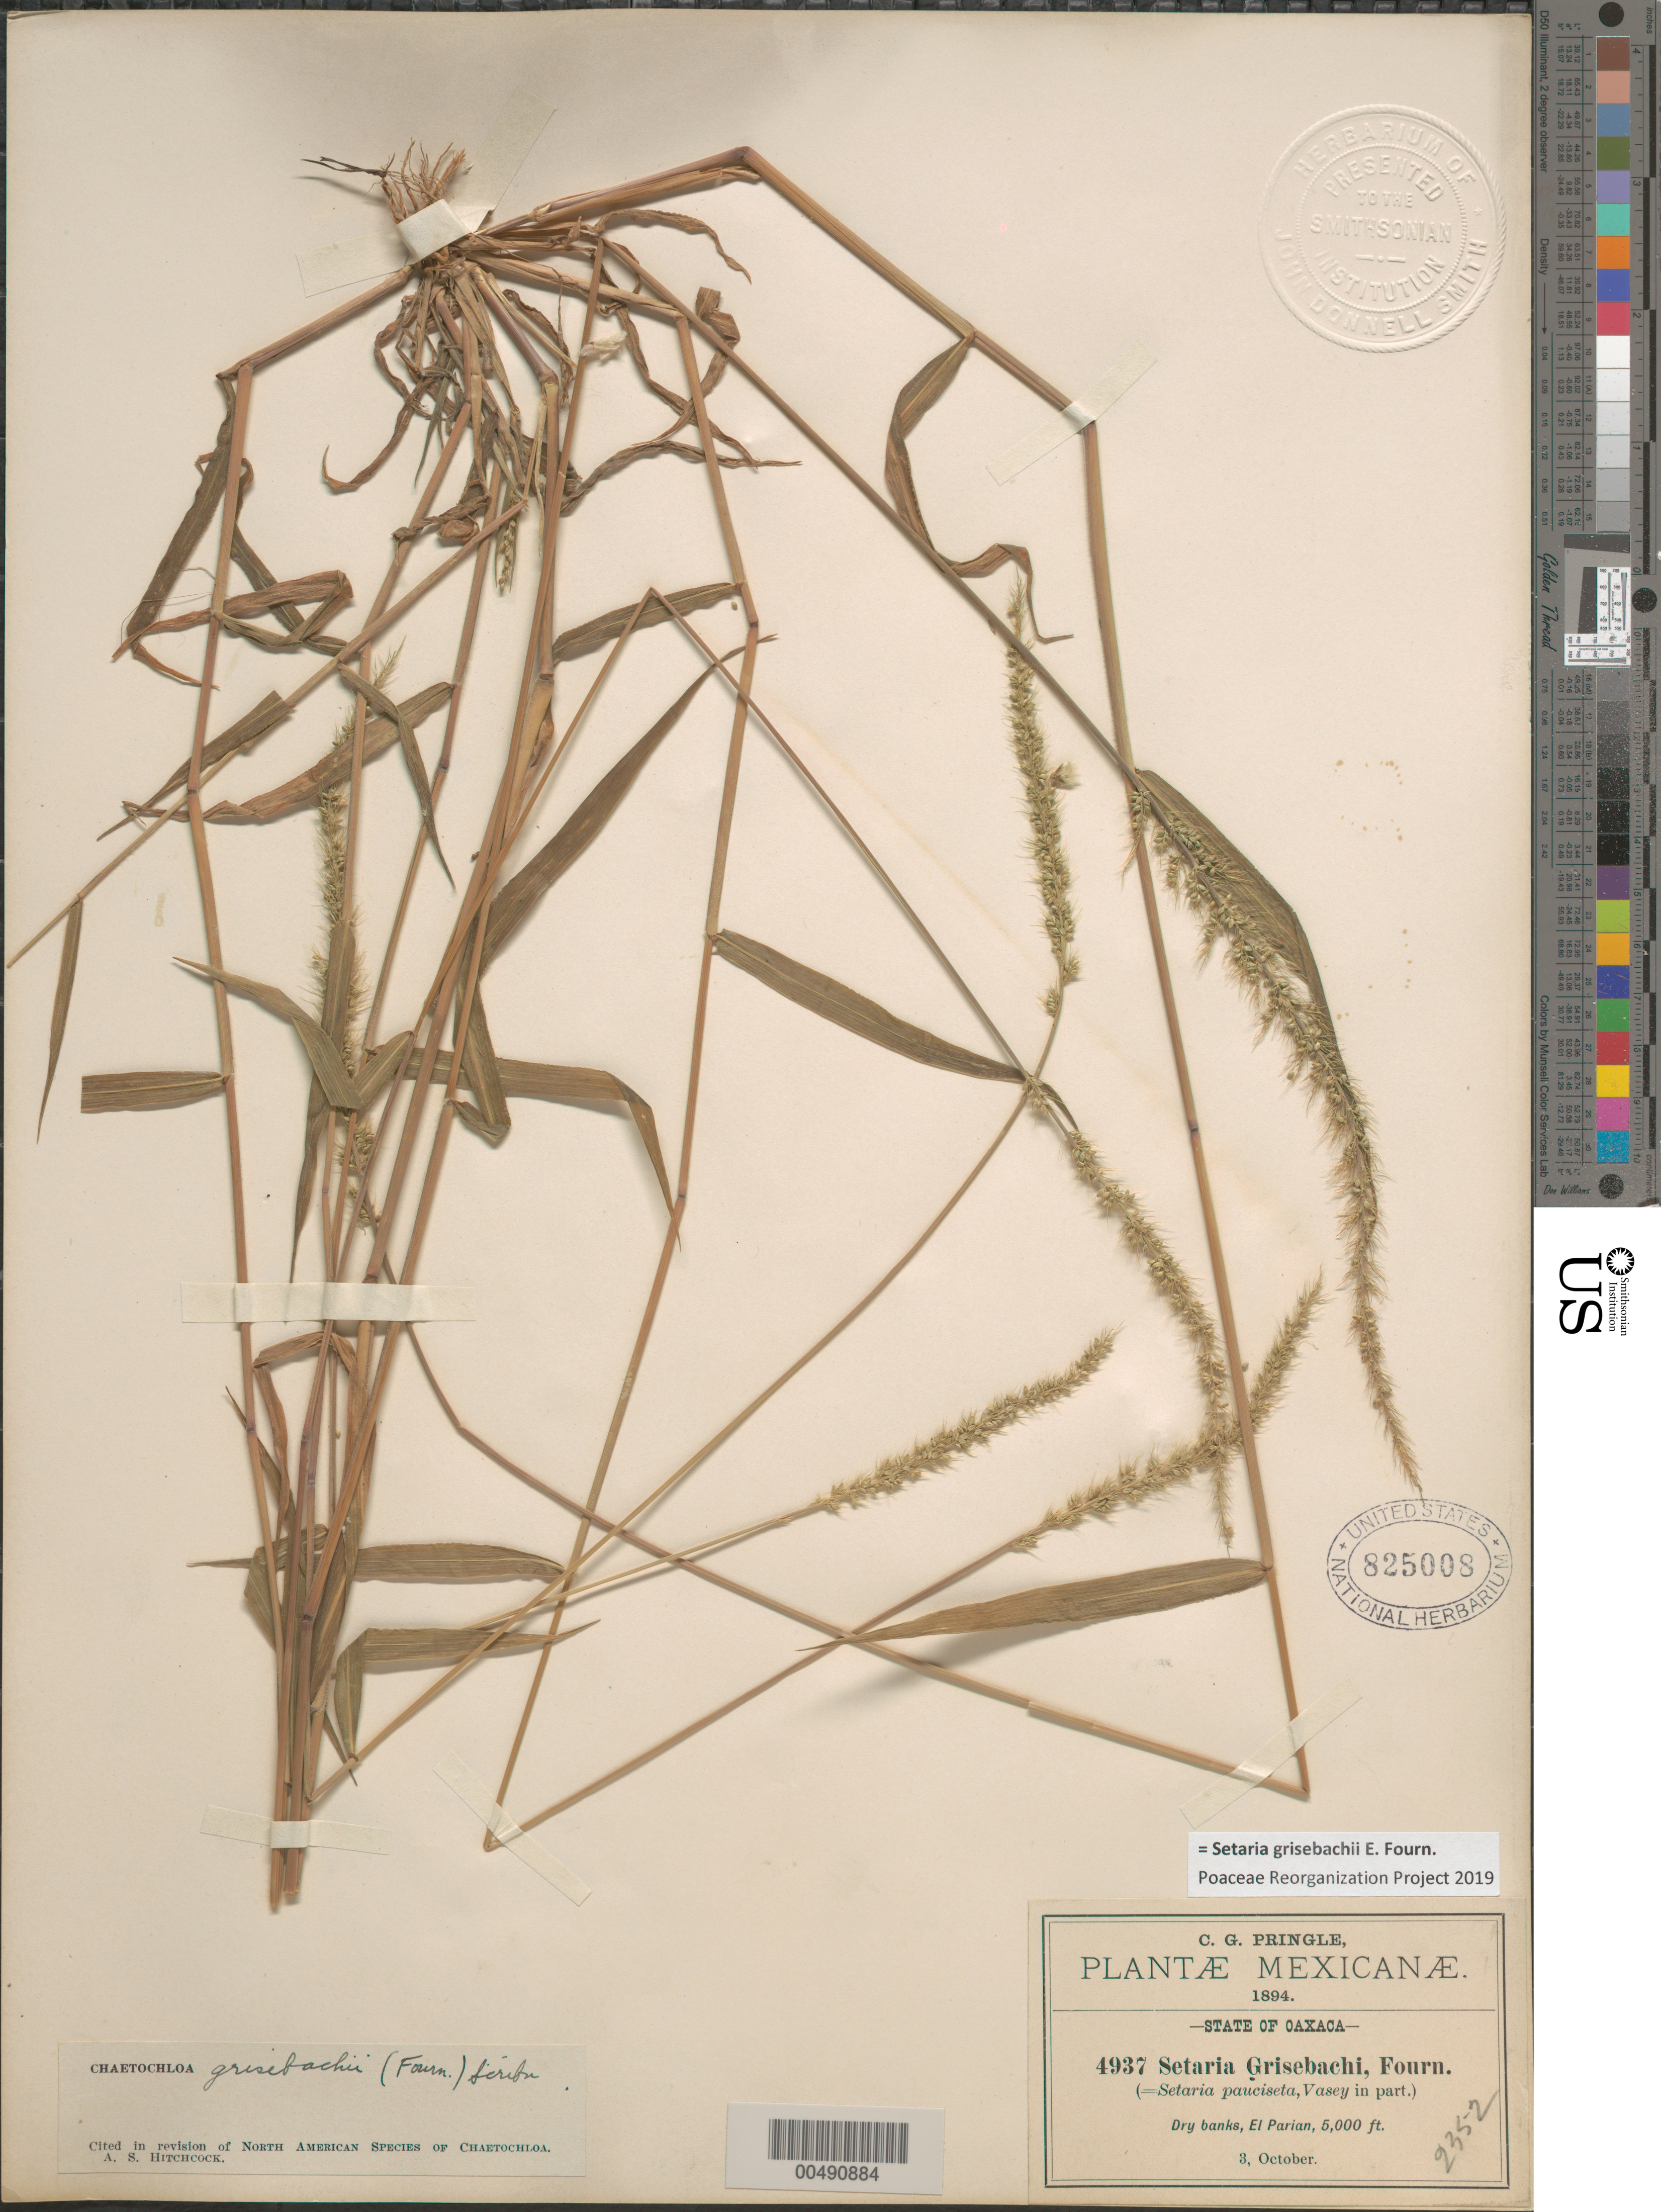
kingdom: Plantae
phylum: Tracheophyta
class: Liliopsida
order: Poales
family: Poaceae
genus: Setaria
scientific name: Setaria grisebachii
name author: E. Fourn.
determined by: Poaceae Reorganization Project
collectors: C. G. Pringle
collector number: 4937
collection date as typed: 3 Oct 1894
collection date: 1894-10-03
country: Mexico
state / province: Oaxaca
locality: El Parian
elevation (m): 1524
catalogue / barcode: US 825008